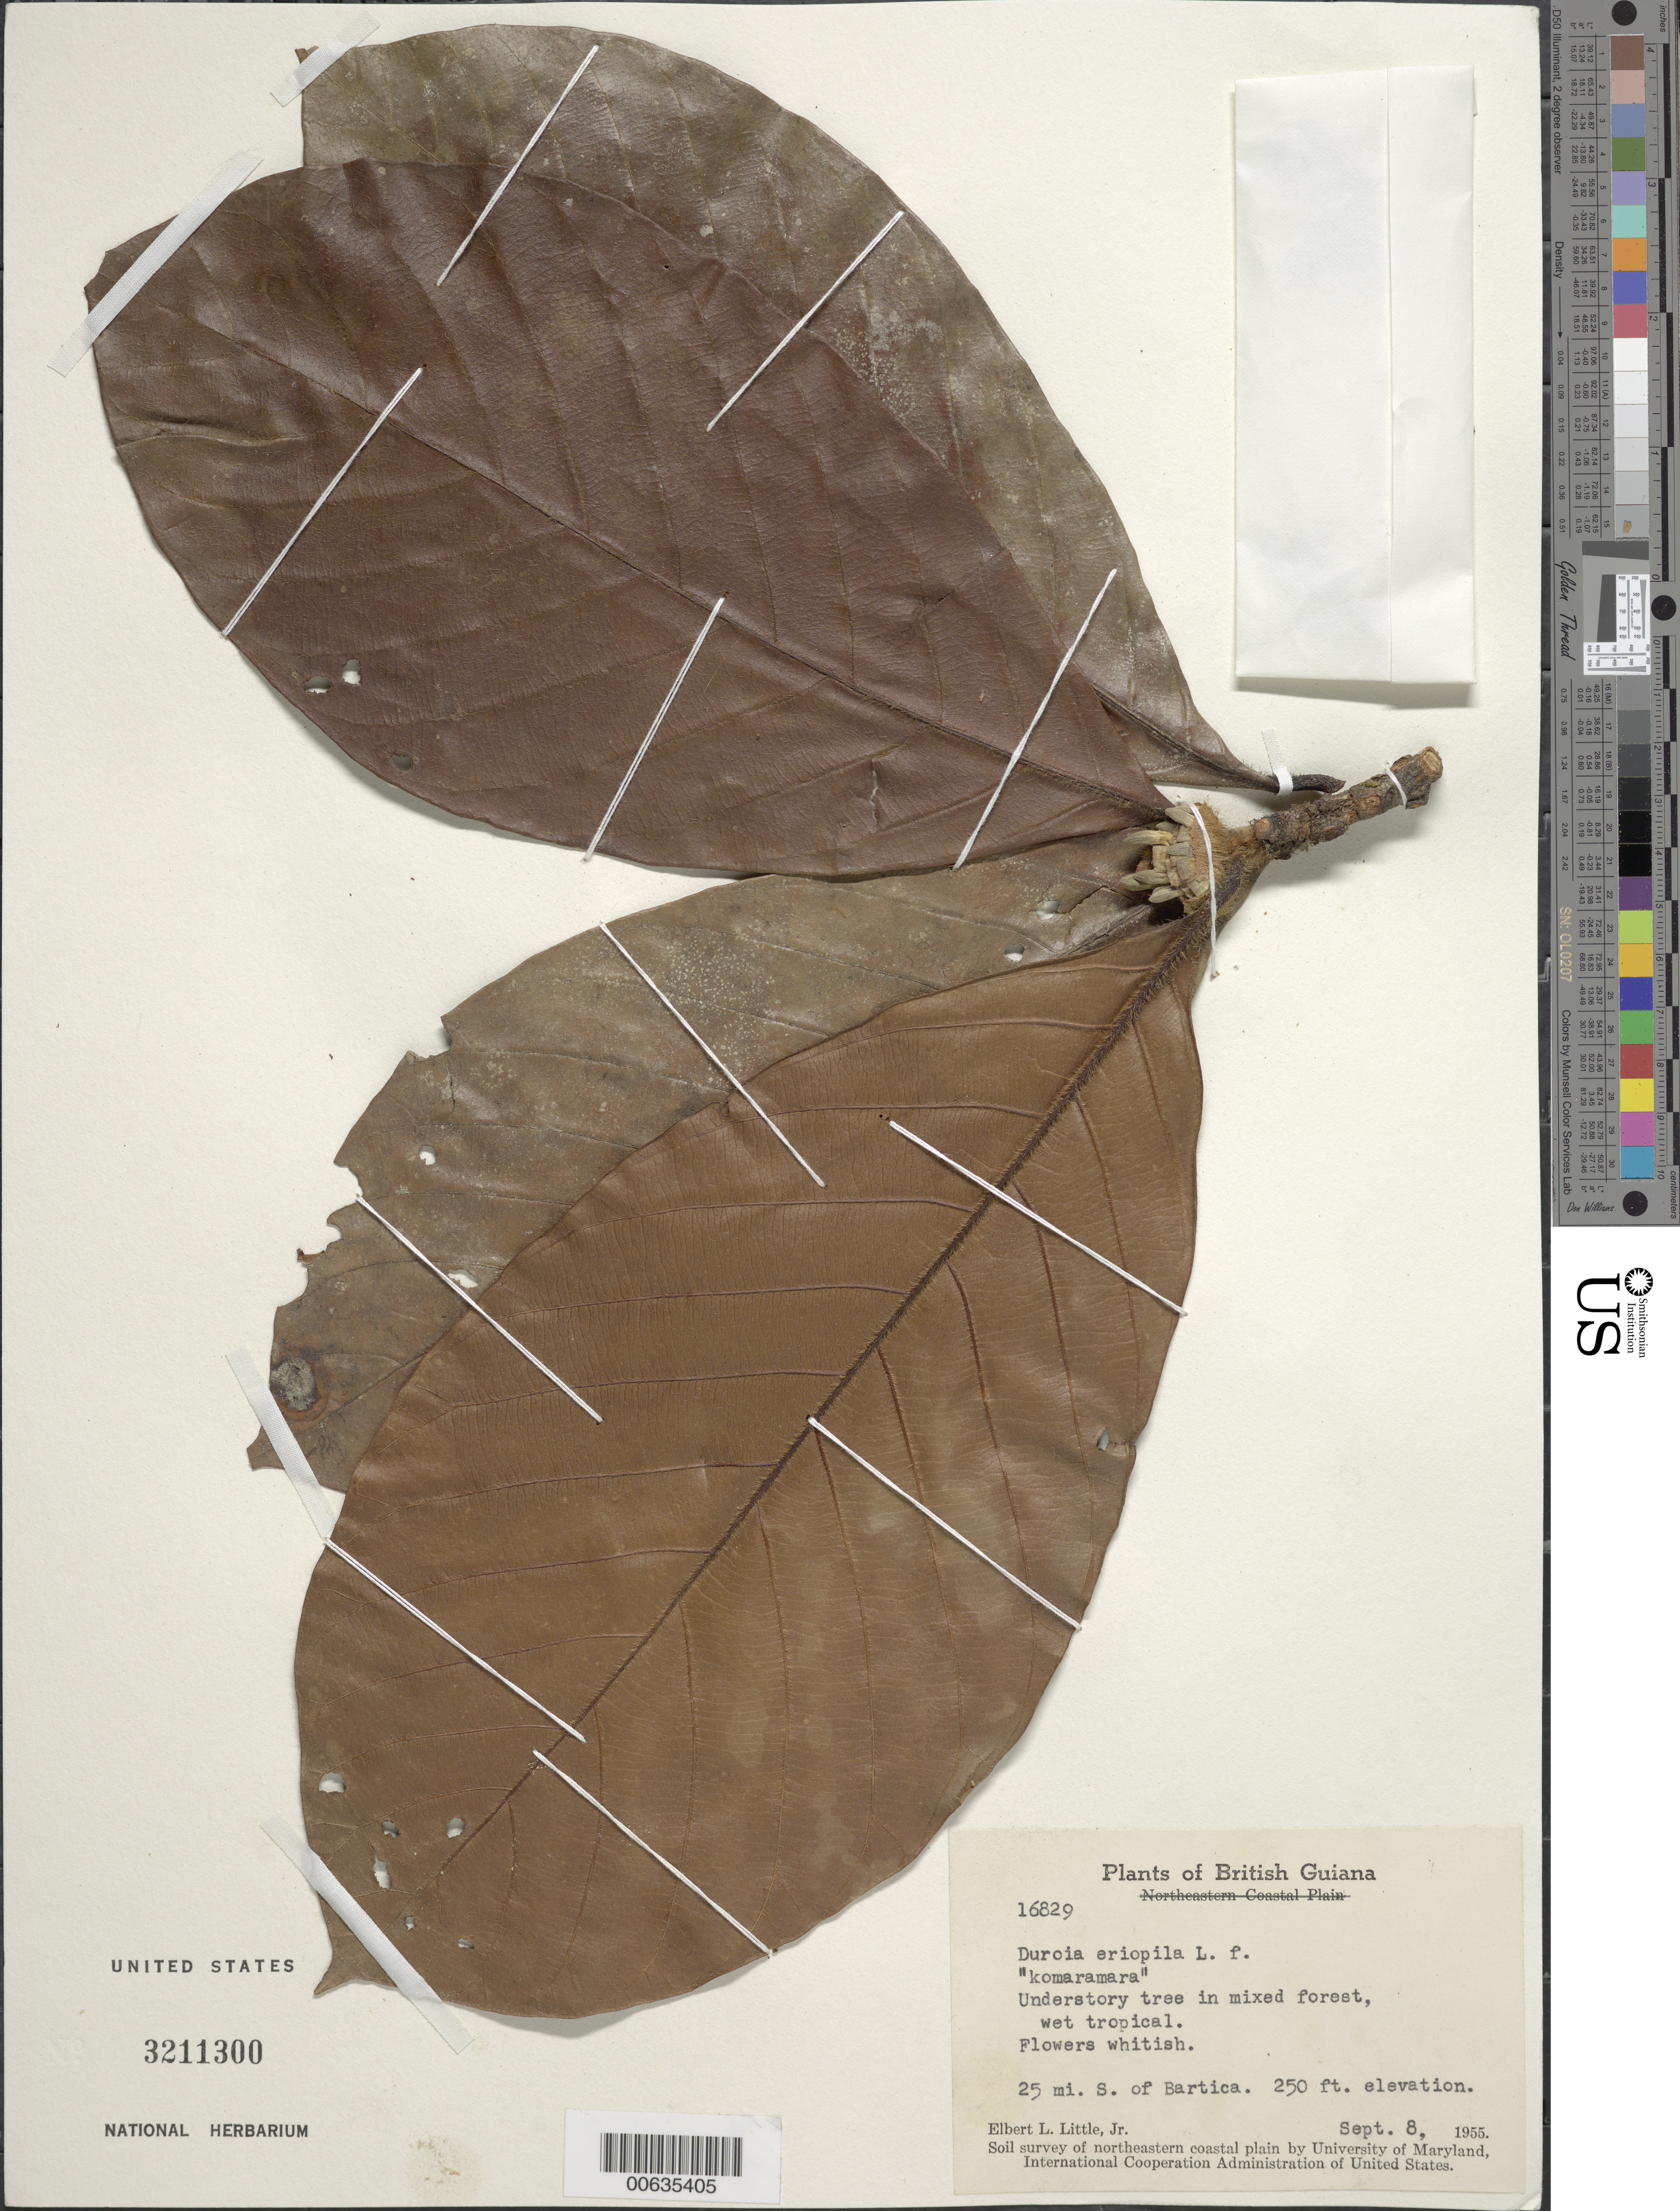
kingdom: Plantae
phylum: Tracheophyta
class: Magnoliopsida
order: Gentianales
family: Rubiaceae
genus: Duroia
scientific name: Duroia eriopila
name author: L. f.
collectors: E. L. Little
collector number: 16829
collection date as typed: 8-Sep-55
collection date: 1955-09-08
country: Guyana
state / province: Cuyuni-Mazaruni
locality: Bartica, 25 mi. S of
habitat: Mixed forest, wet tropical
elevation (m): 76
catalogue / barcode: US 3211300